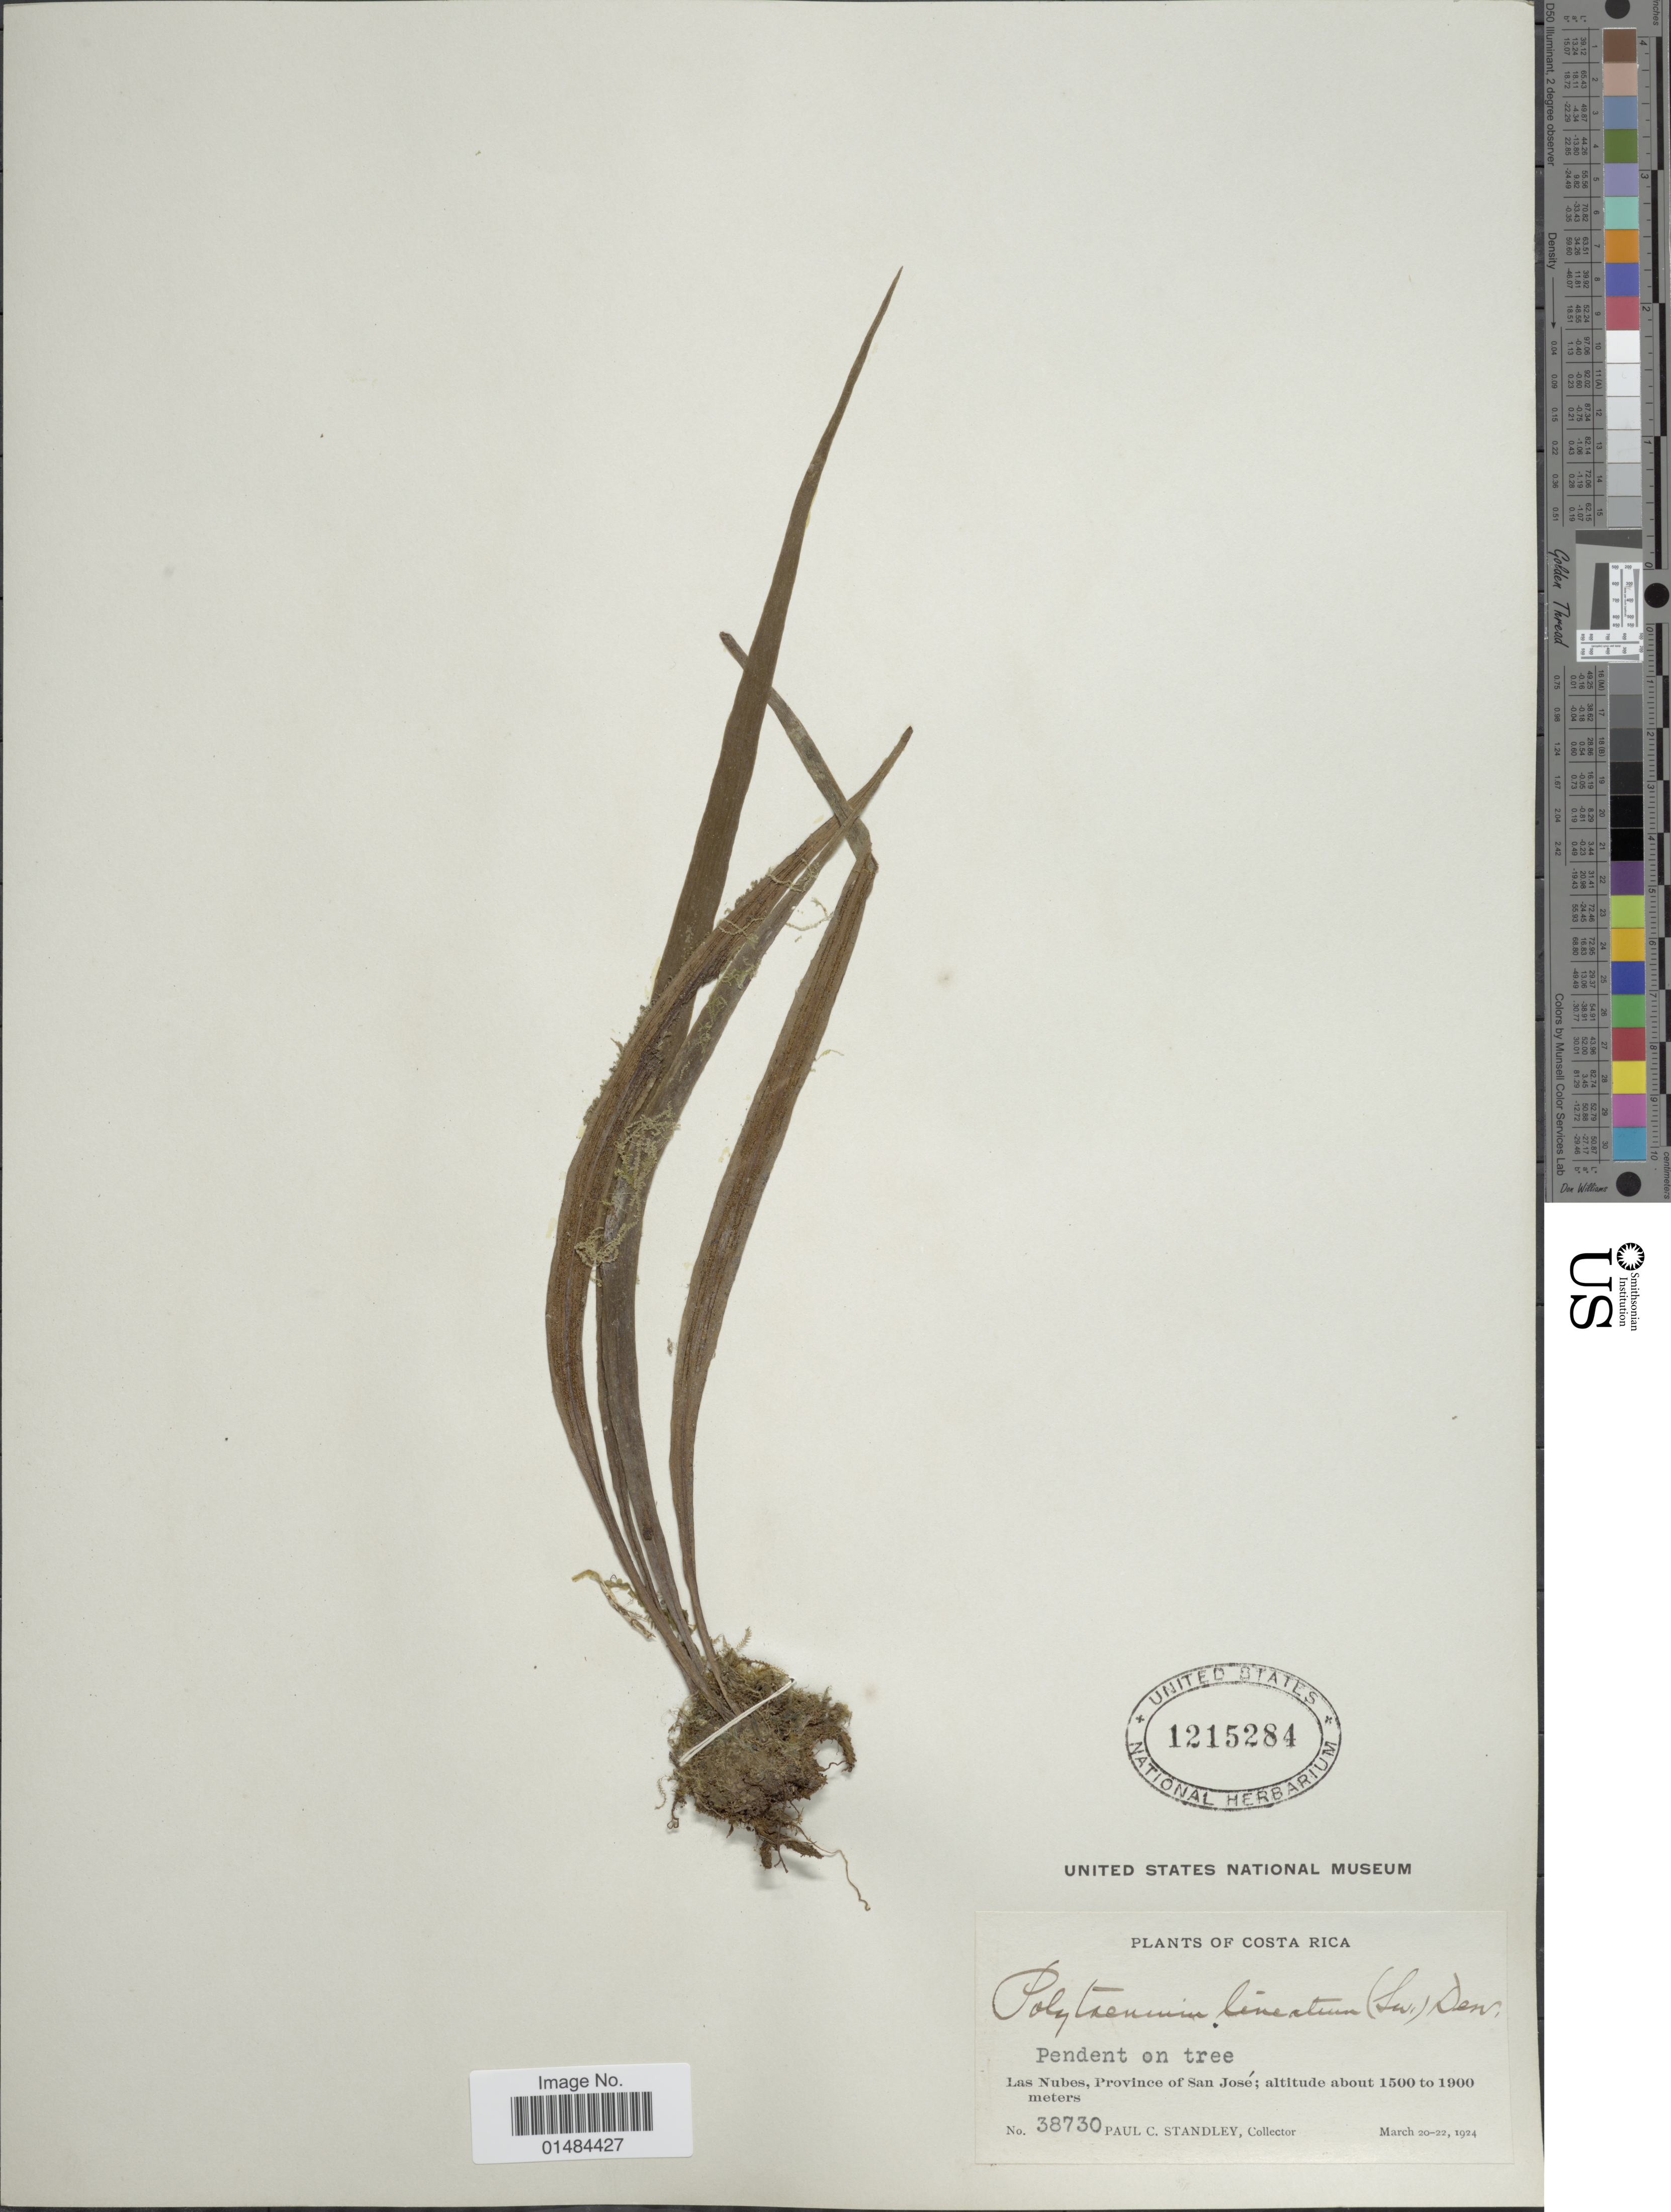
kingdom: Plantae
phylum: Tracheophyta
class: Polypodiopsida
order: Polypodiales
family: Pteridaceae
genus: Polytaenium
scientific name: Polytaenium lineatum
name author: (Sw.) J. Sm.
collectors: P. C. Standley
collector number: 38730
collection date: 1924-03-20/1924-03-22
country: Costa Rica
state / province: San José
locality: Costa Rica, Las Nubes, Province of San José.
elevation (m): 1500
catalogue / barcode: US 1215284